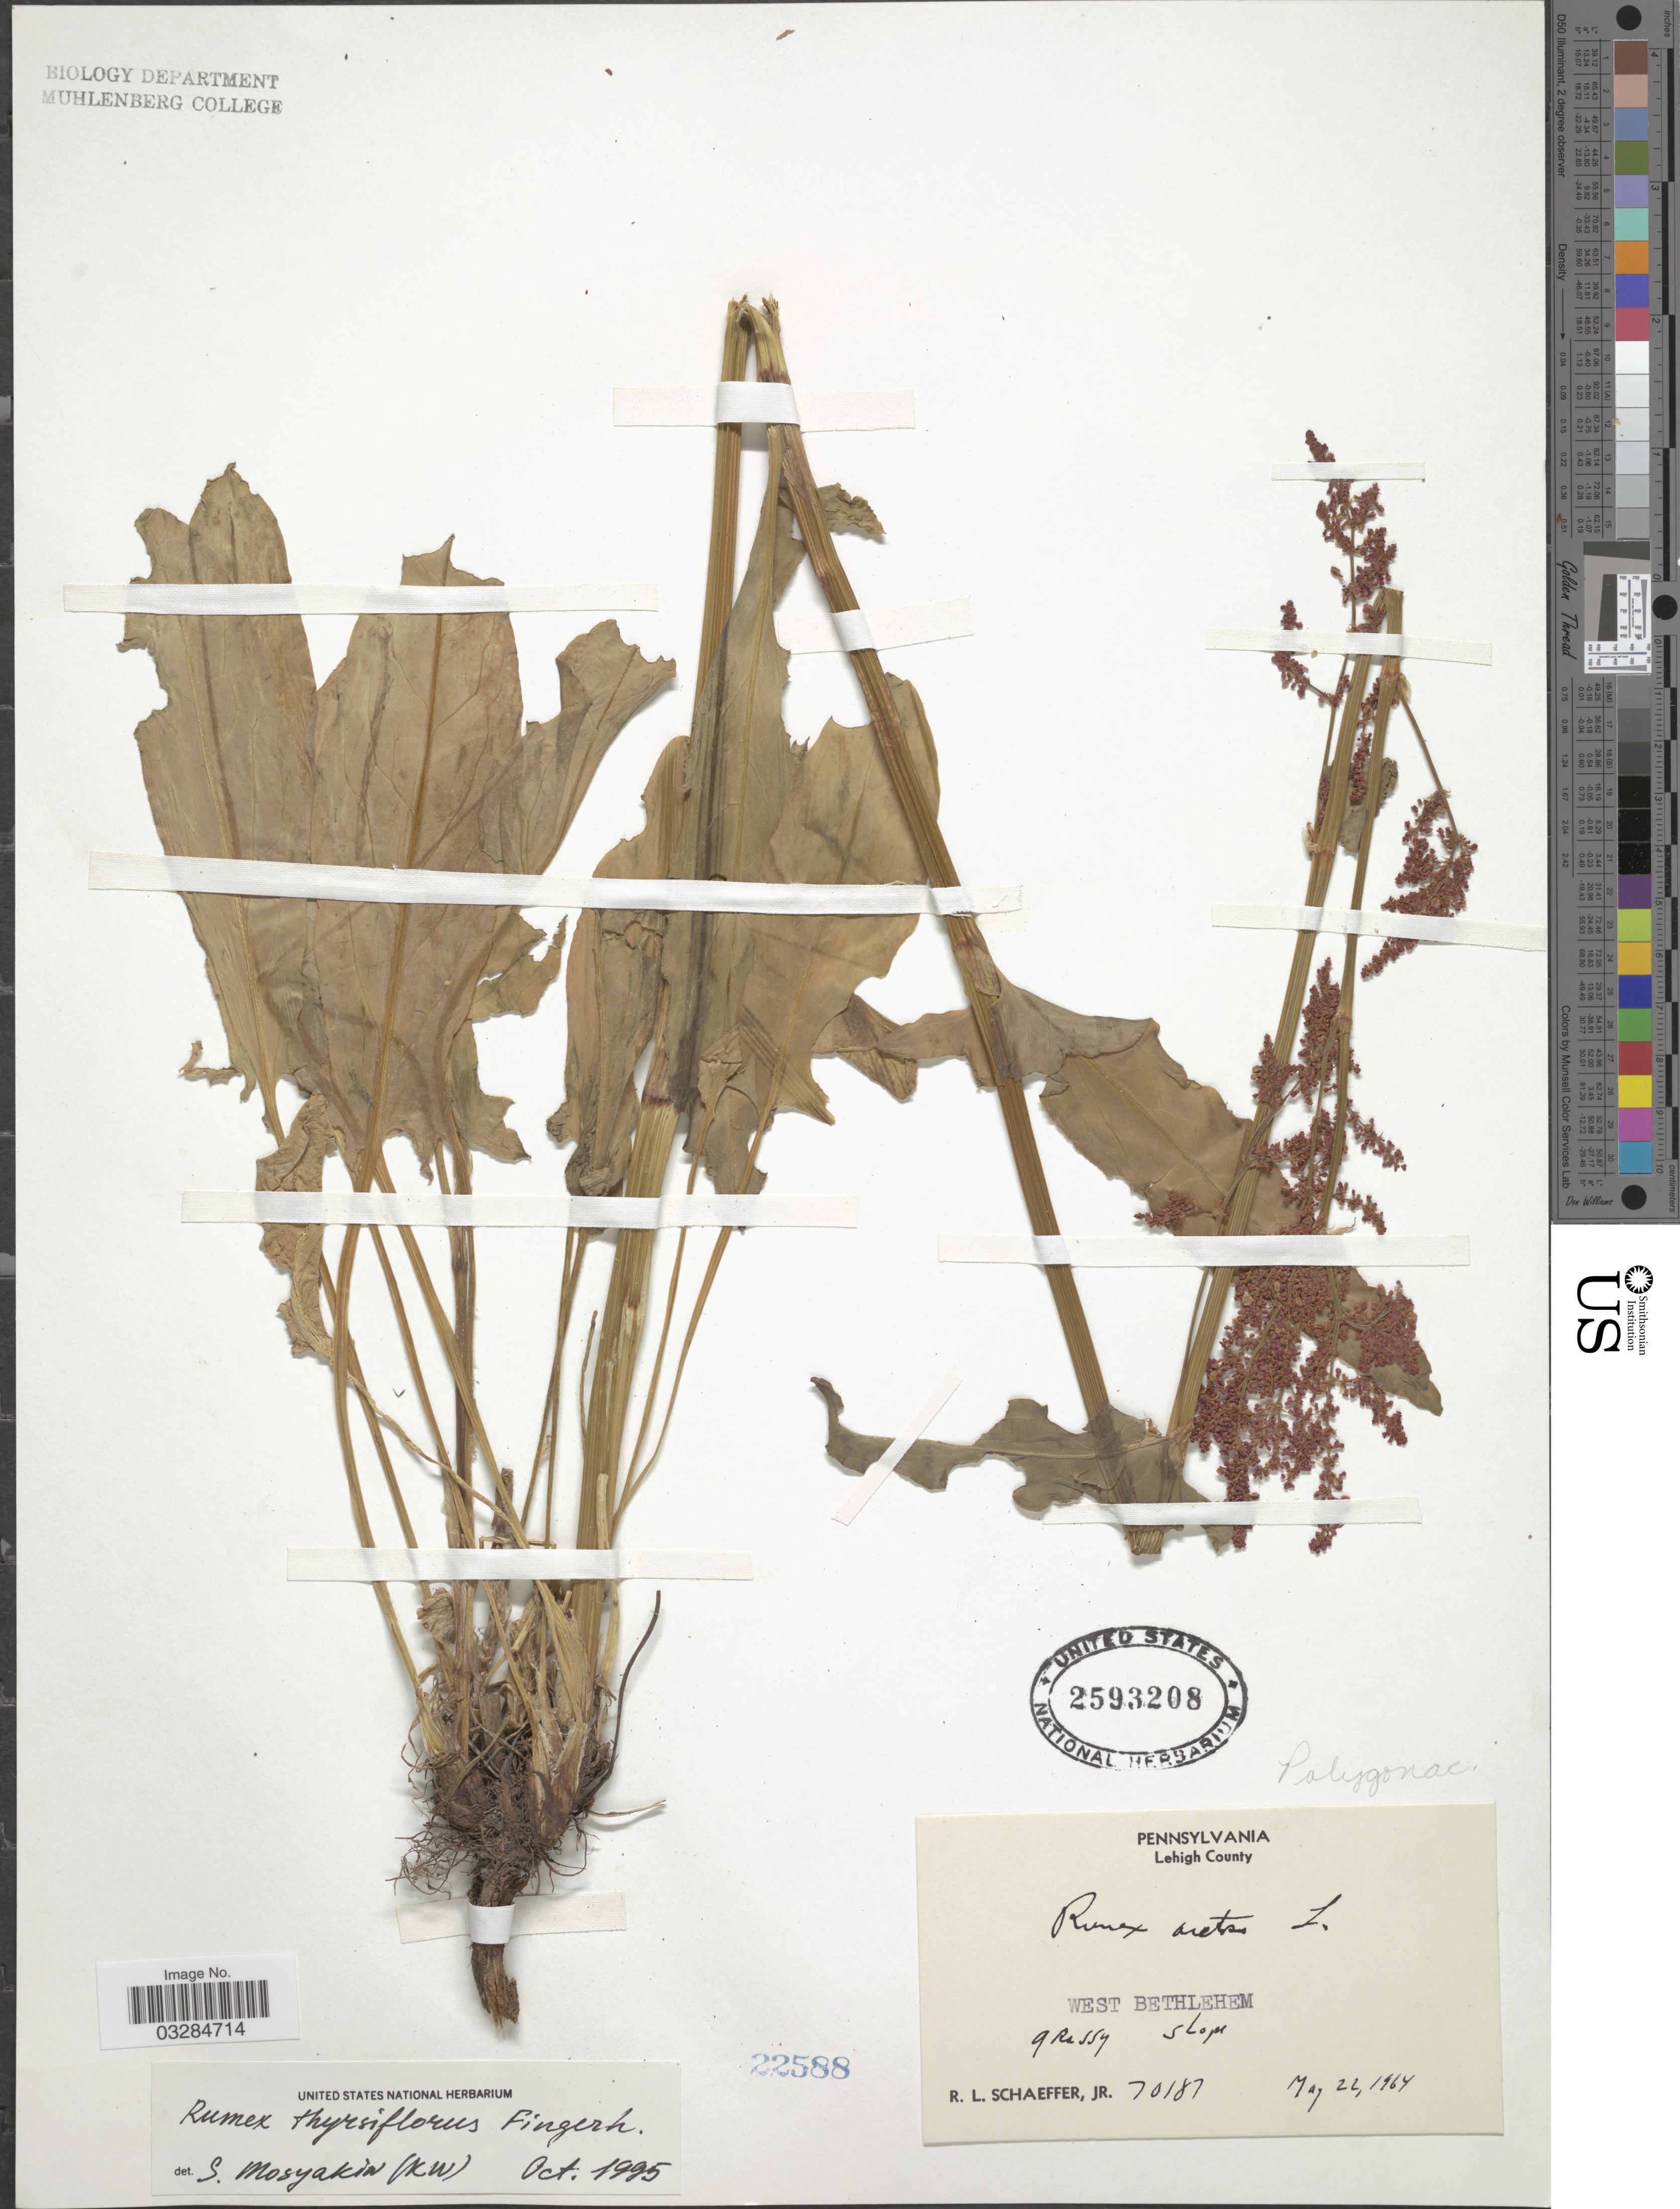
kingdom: Plantae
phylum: Tracheophyta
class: Magnoliopsida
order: Caryophyllales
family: Polygonaceae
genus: Rumex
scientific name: Rumex thyrsiflorus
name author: Fingerh.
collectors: R. L. Schaeffer Jr.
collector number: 70187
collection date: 1964-05-22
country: United States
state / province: Pennsylvania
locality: Lehigh County. West Bethlehem.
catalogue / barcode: US 2593208